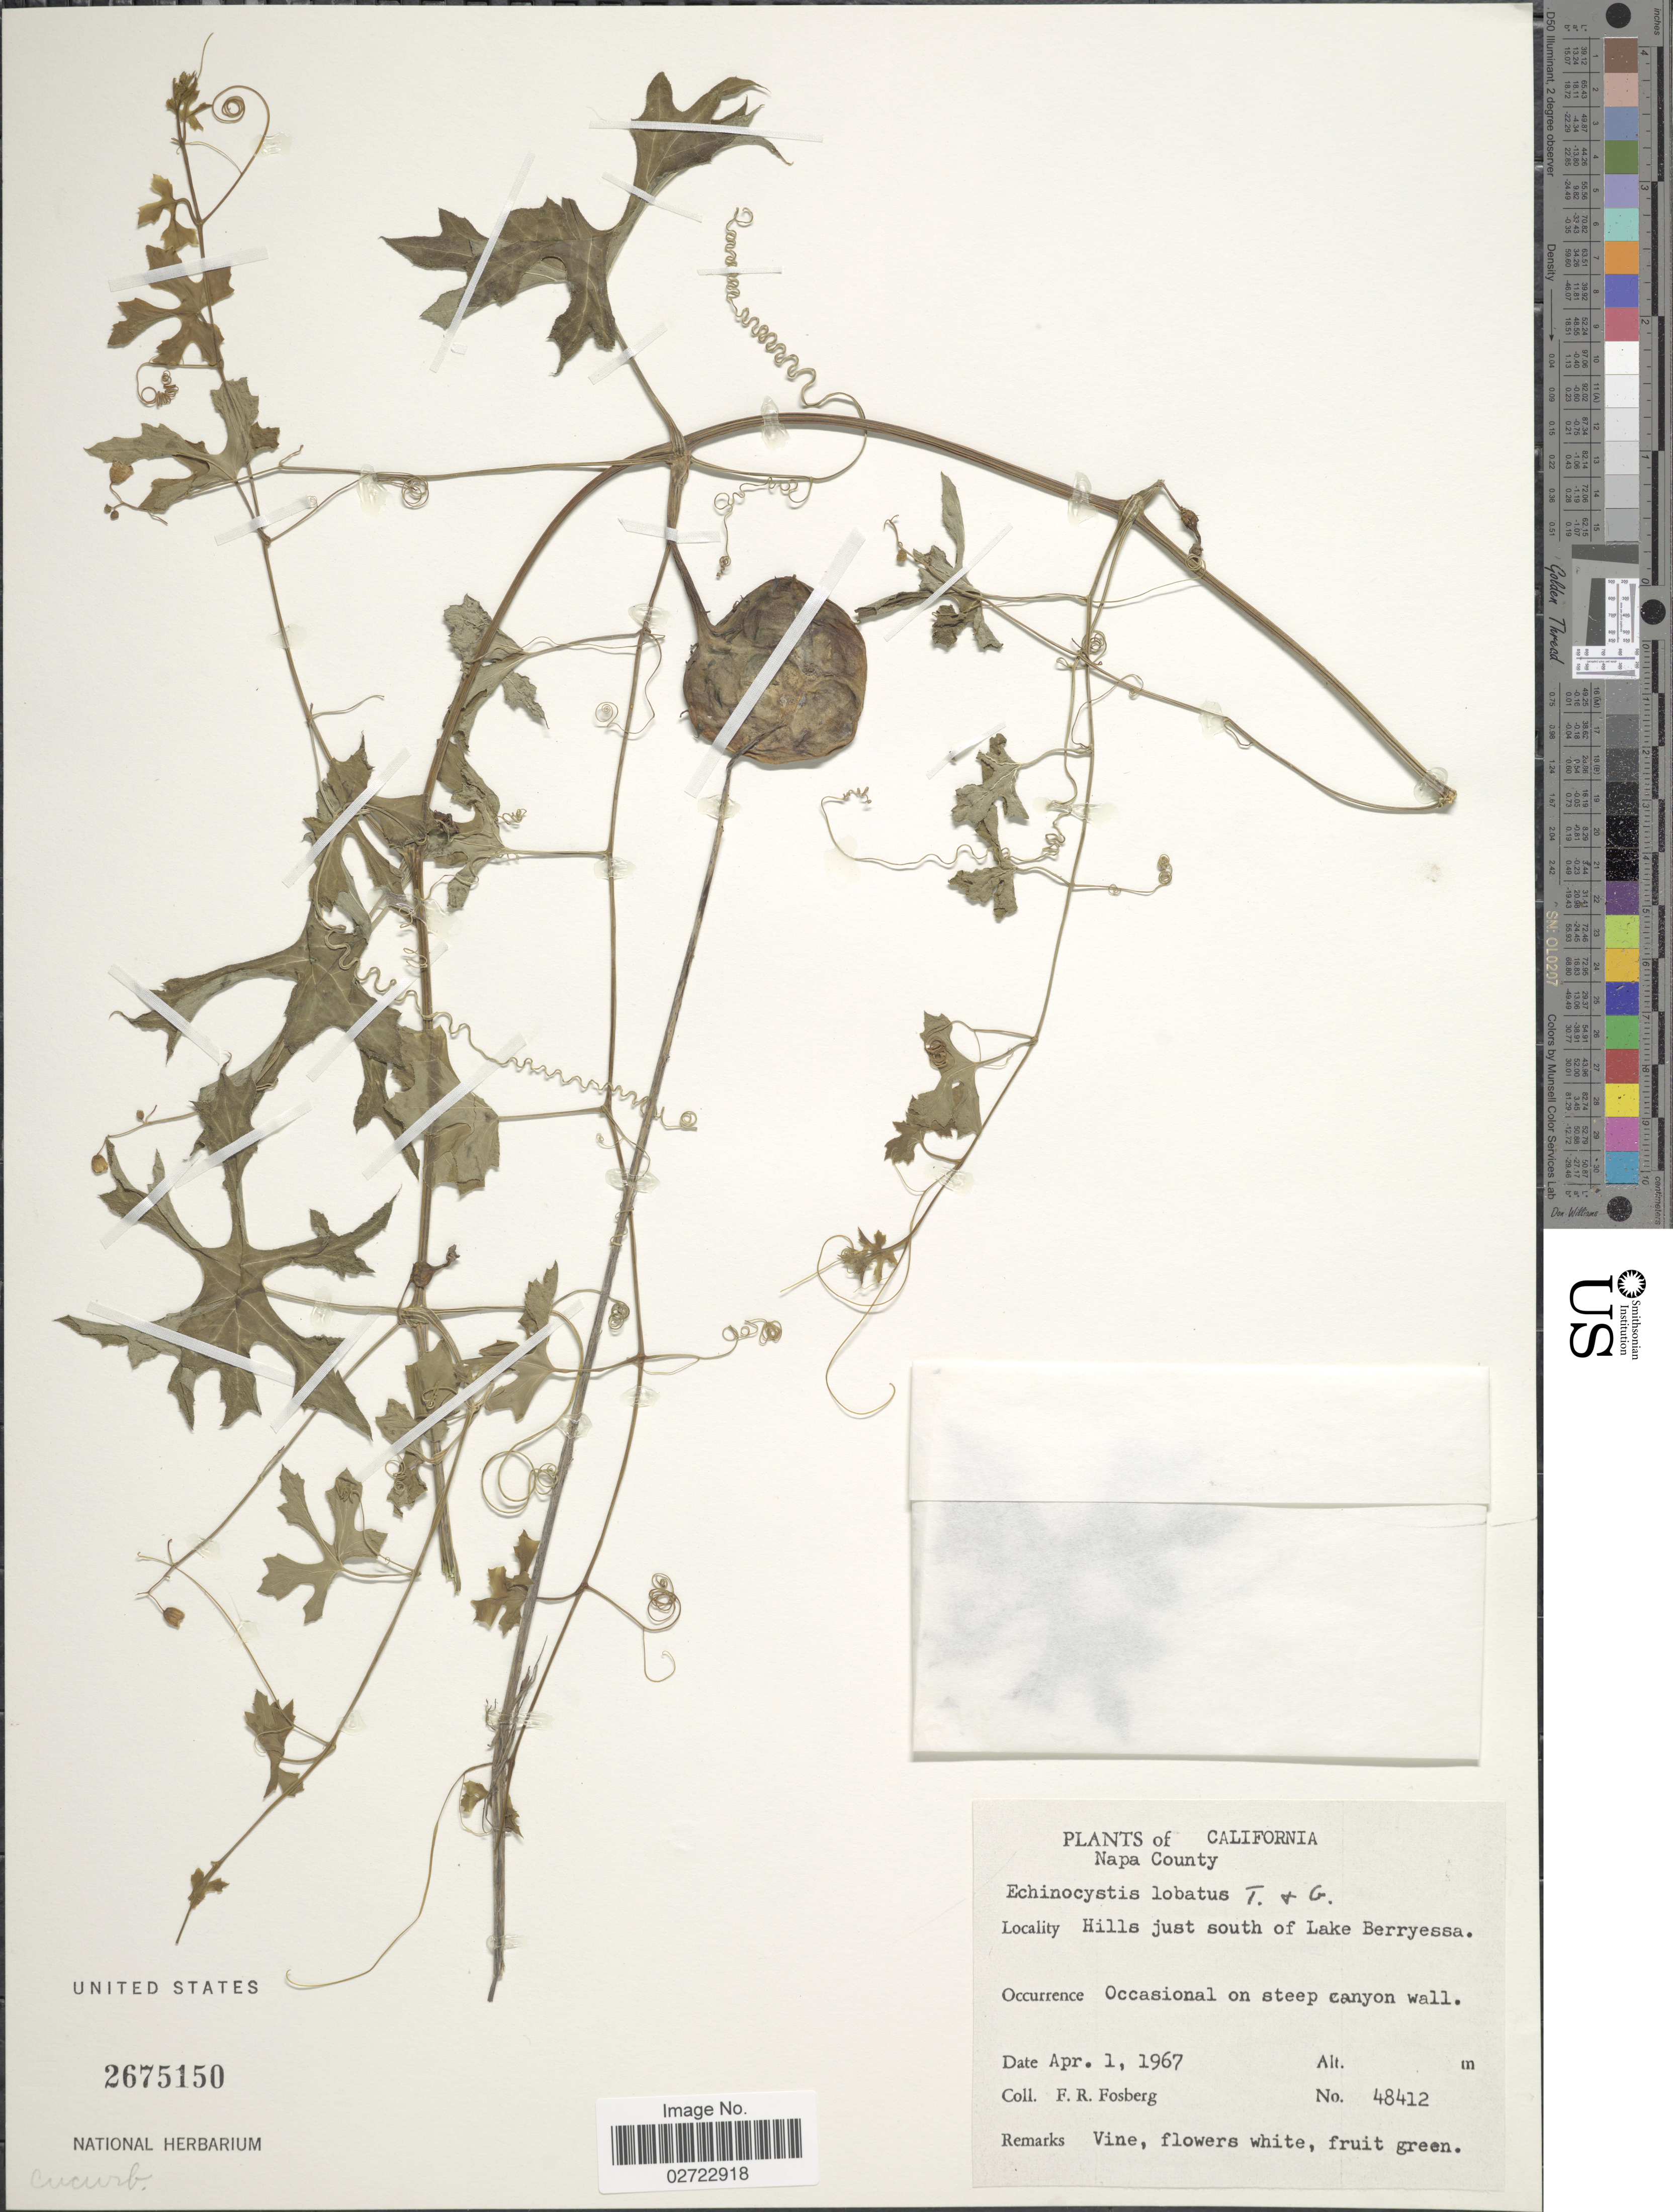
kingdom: Plantae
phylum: Tracheophyta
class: Magnoliopsida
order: Cucurbitales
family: Cucurbitaceae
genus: Echinocystis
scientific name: Echinocystis lobata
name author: (Michx.) Torr. & A. Gray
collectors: F. R. Fosberg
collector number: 48412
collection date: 1967-04-01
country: United States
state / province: California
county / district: Napa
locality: Napa County, Hills just south of Lake Berryessa, occasional on steep canyon wall.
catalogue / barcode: US 2675150